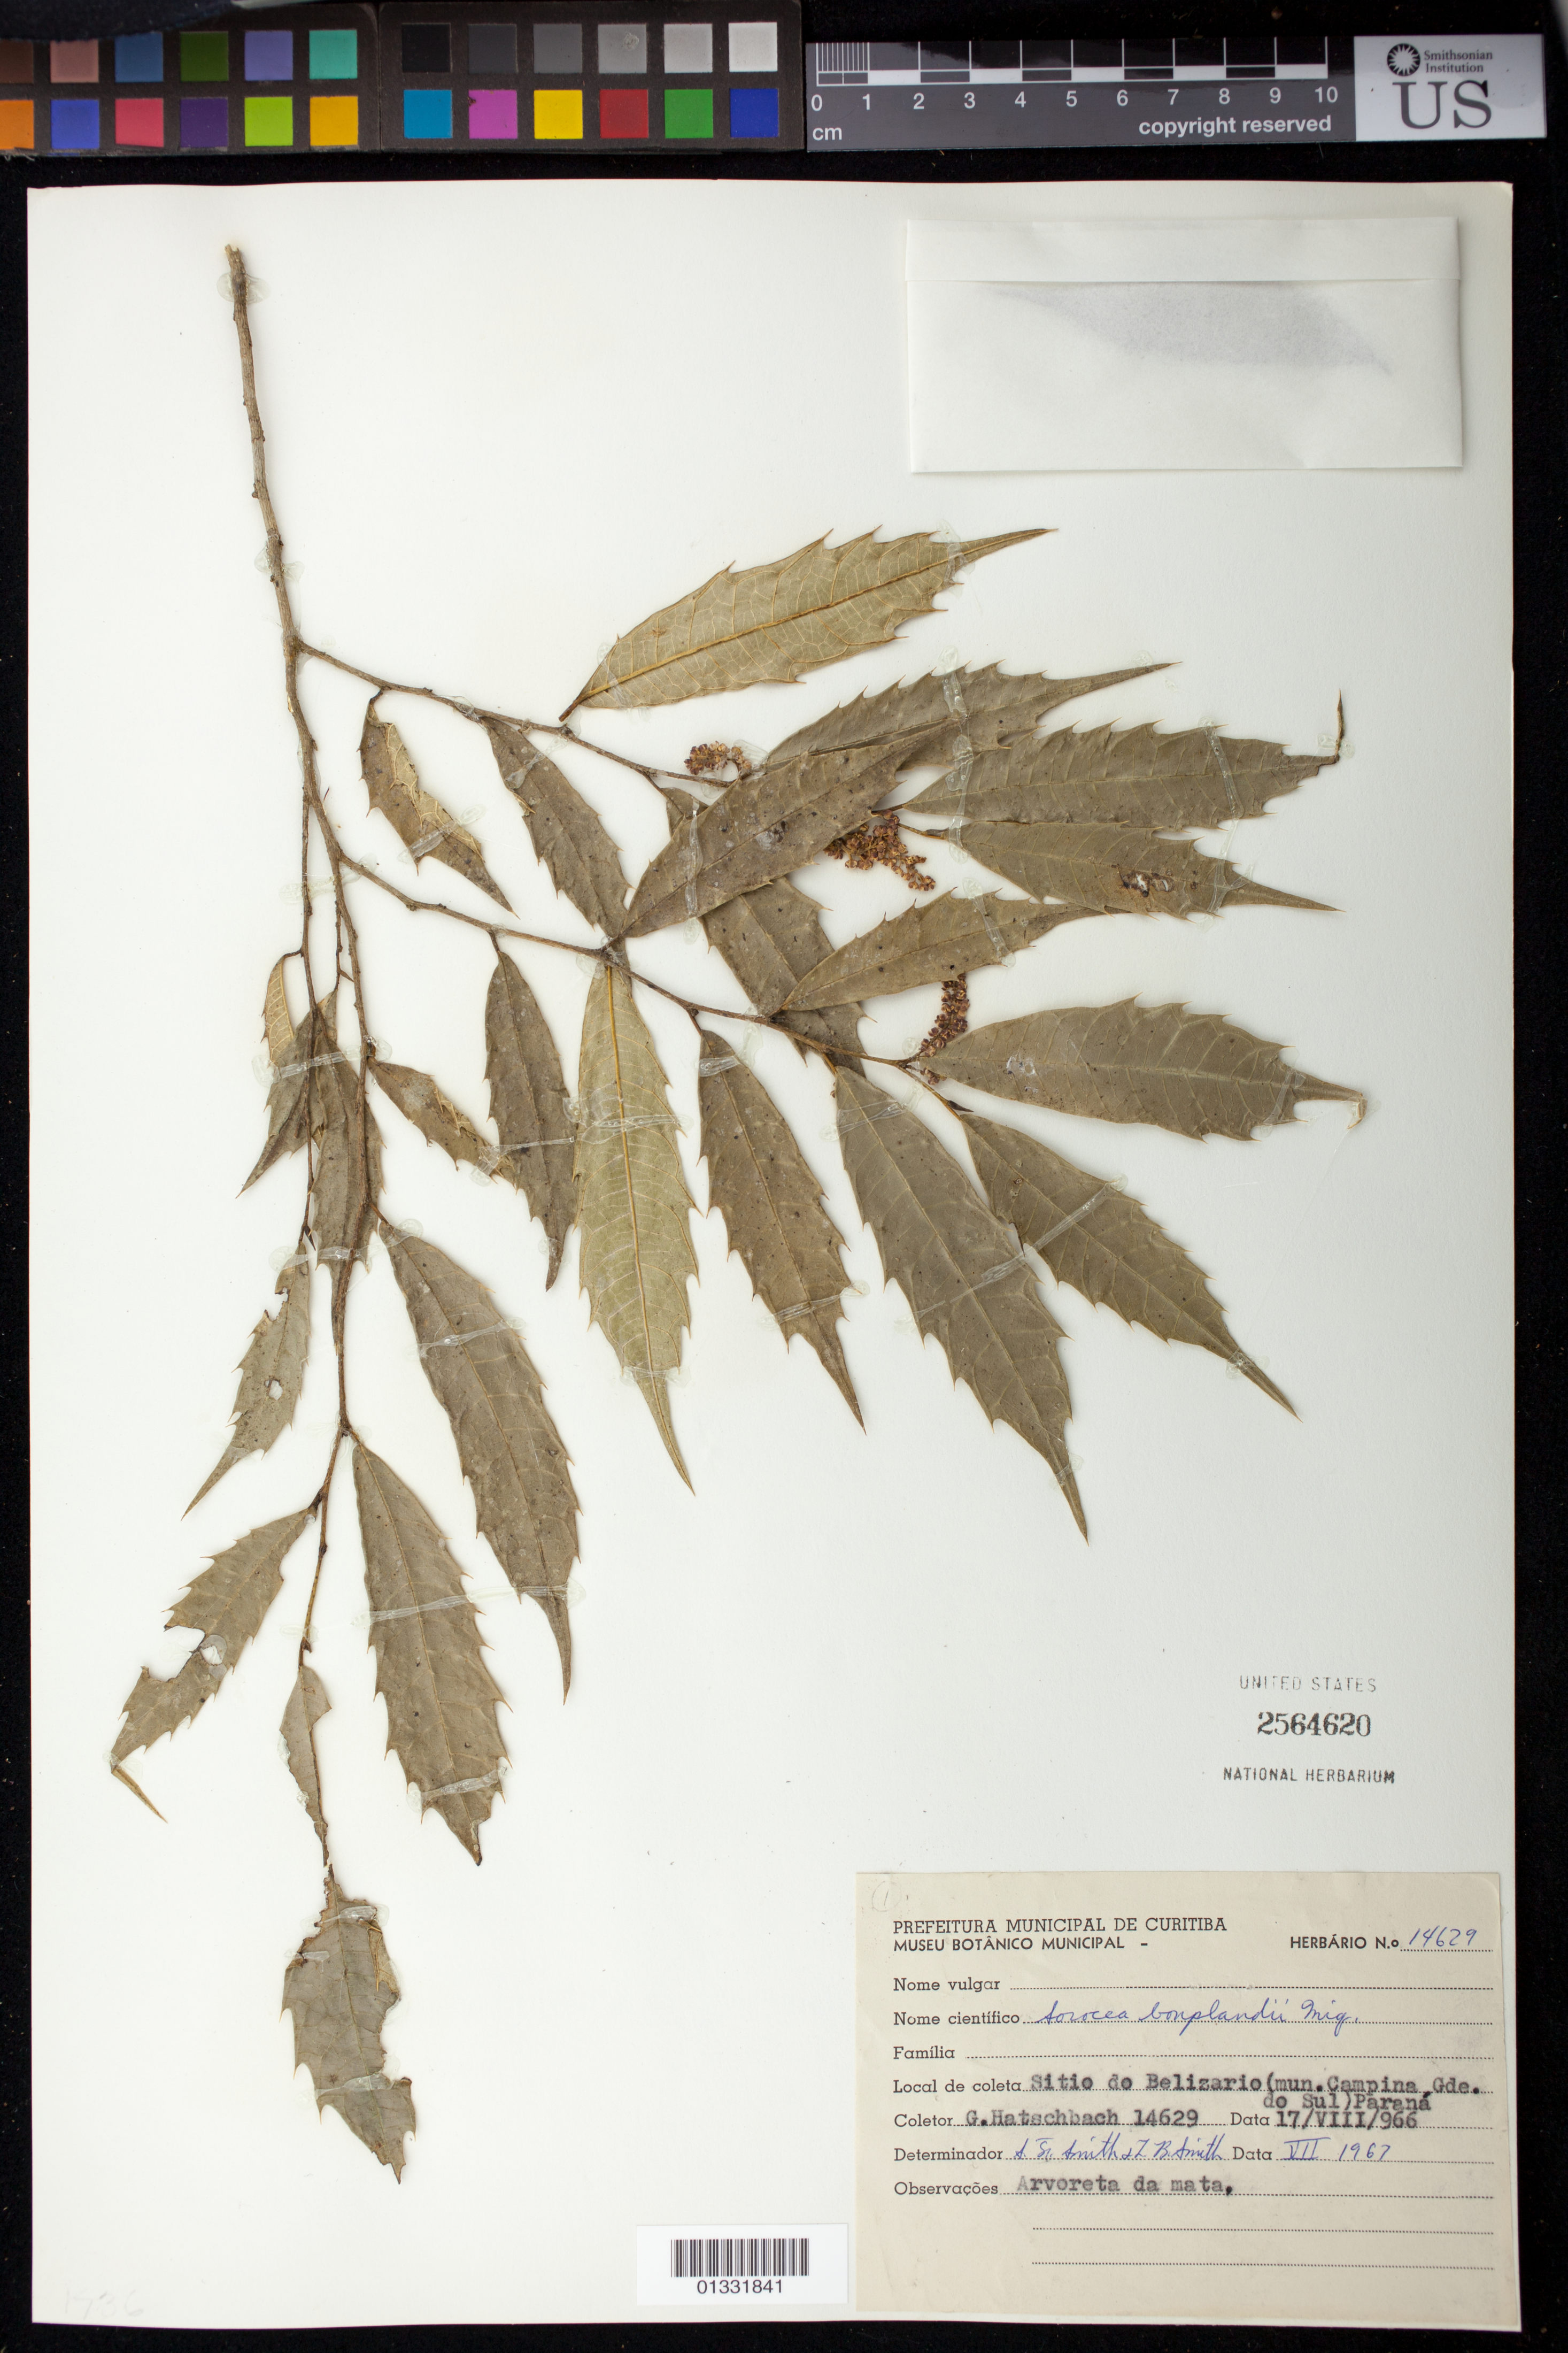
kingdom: Plantae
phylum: Tracheophyta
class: Magnoliopsida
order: Rosales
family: Moraceae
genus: Sorocea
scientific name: Sorocea bonplandii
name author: (Baill.) W.C. Burger et al.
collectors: G. Hatschbach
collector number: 14629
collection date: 1966-08-17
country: Brazil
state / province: Paraná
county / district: Campina Grande do Sul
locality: Sitio do Belizario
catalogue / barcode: US 2564620